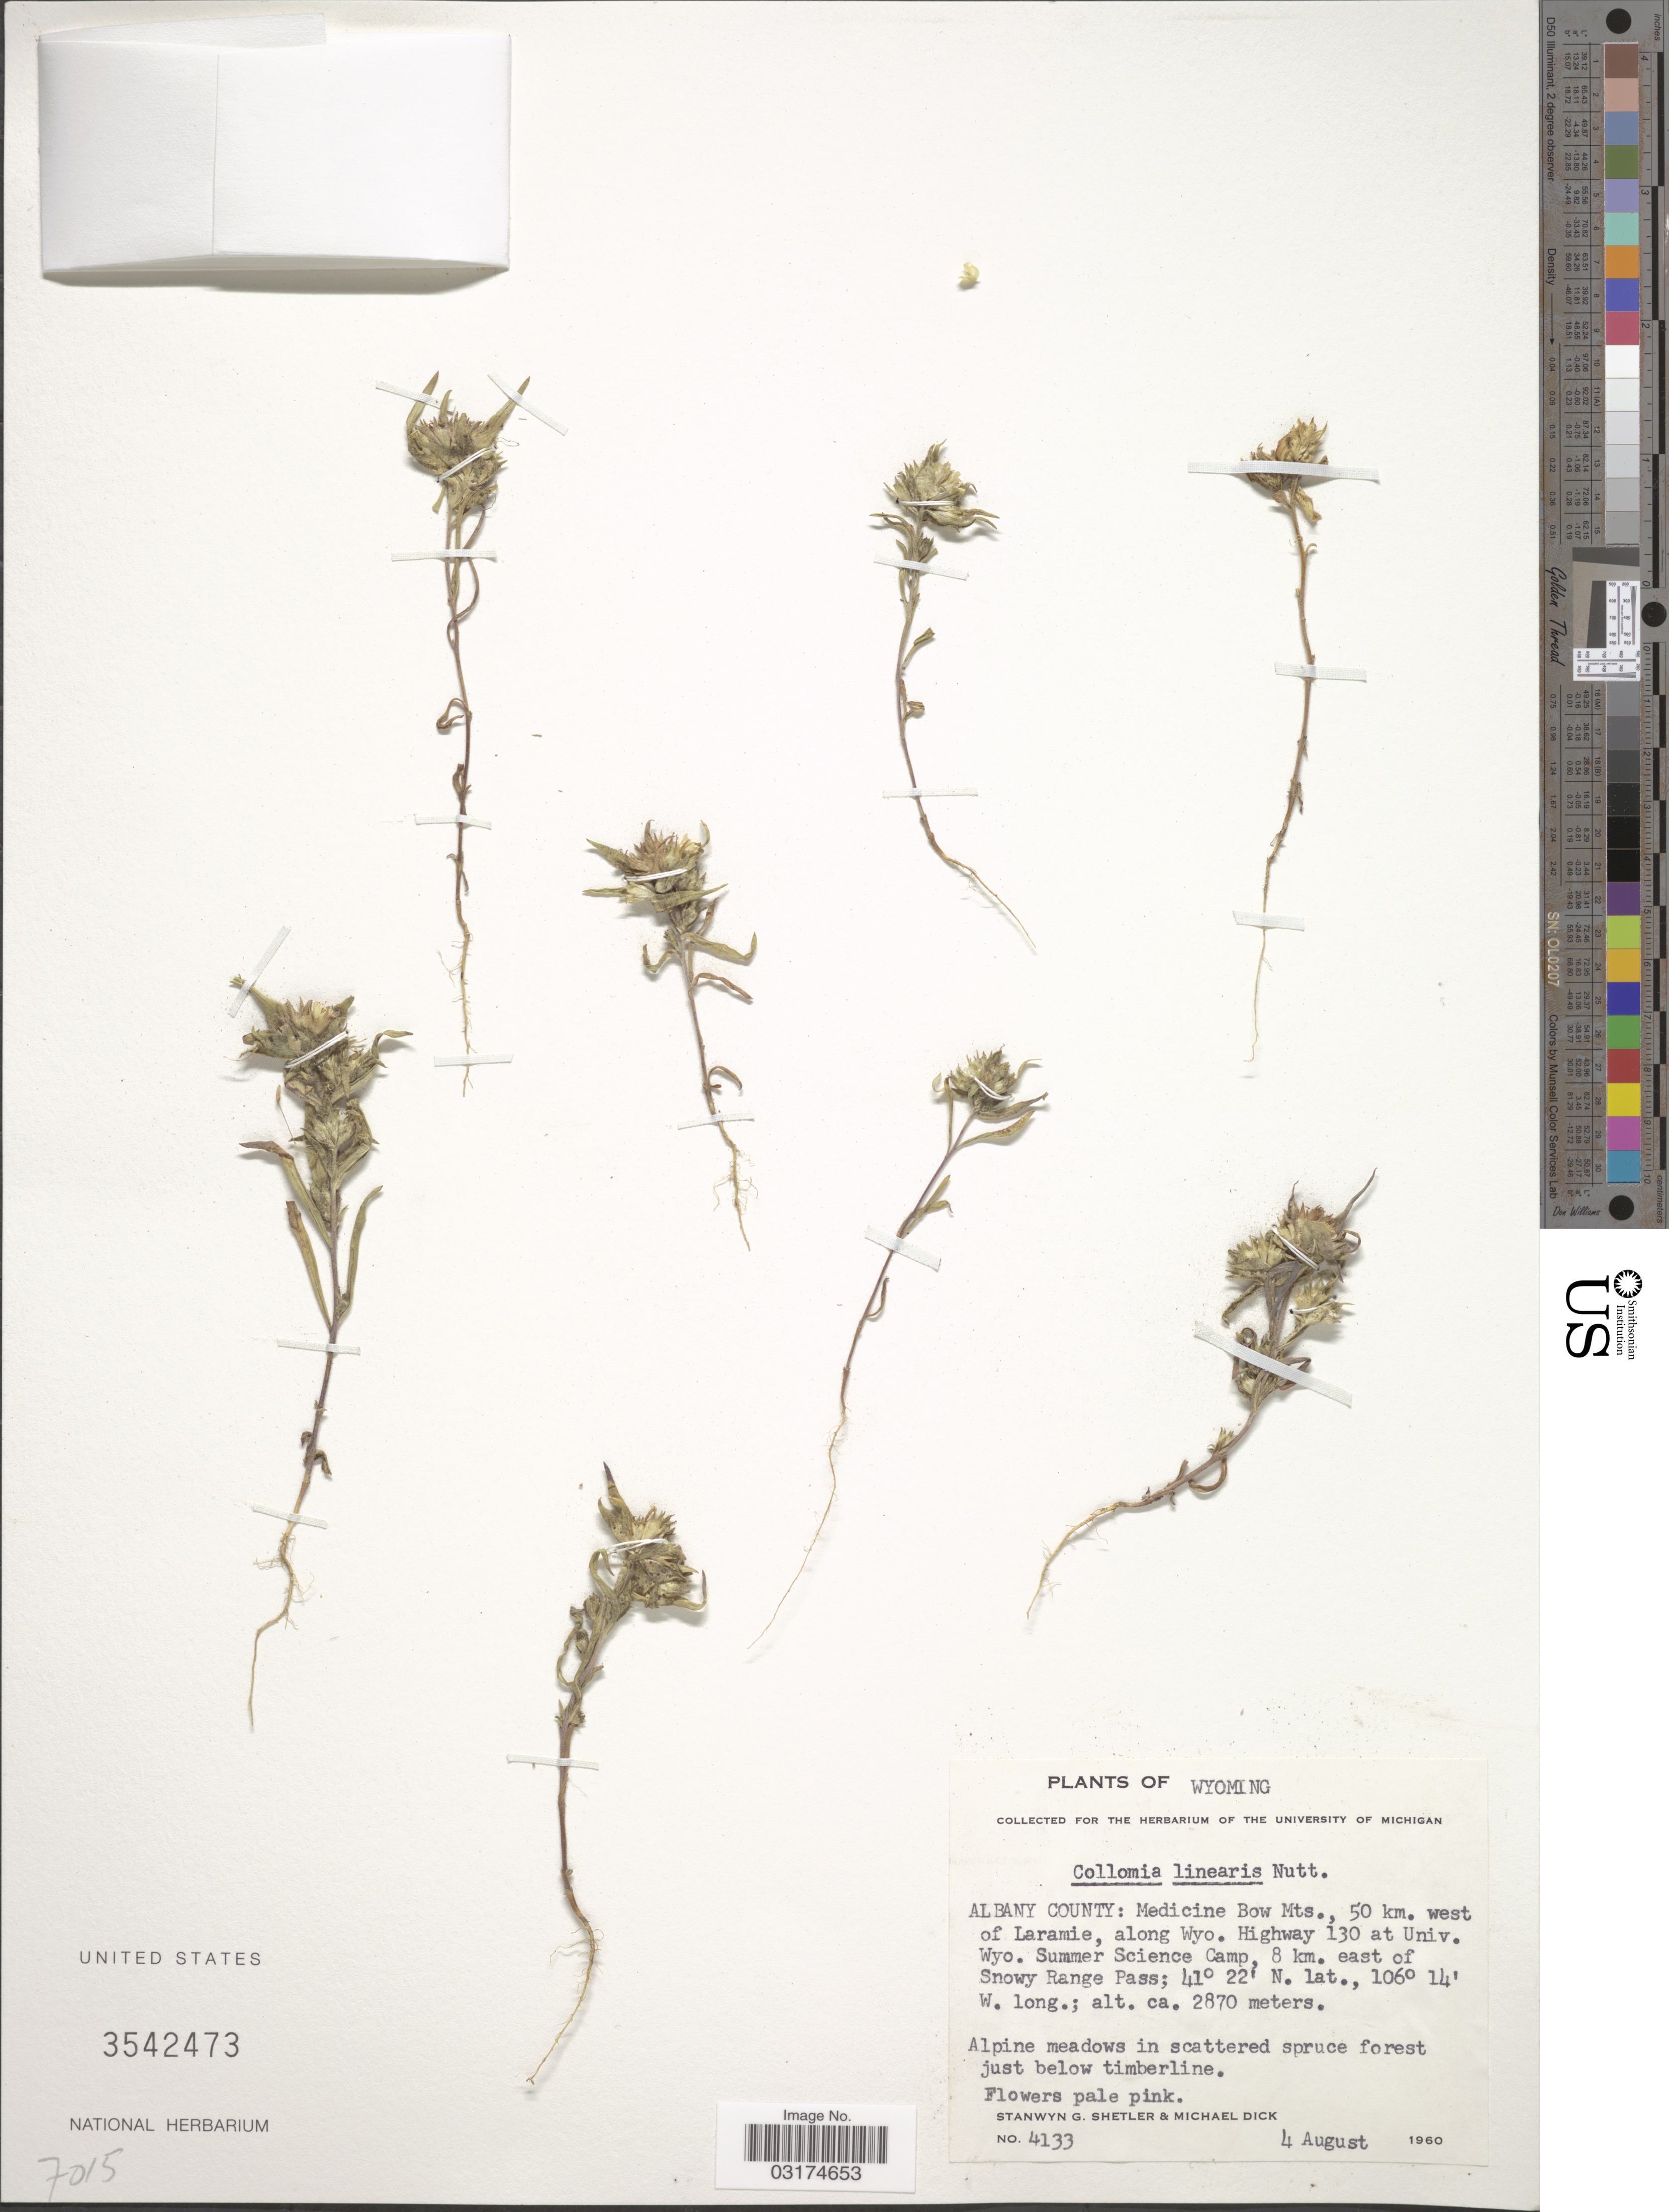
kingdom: Plantae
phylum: Tracheophyta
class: Magnoliopsida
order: Ericales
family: Polemoniaceae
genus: Collomia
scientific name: Collomia linearis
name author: Nutt.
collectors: S. Shetler & M. Dick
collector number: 4133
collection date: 1960-08-04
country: United States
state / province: Wyoming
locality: Albany County: Medicine Bow Mts., 50 km. west of Laramie, along Wyo. Highway 130 at Univ. Wyo. Summer Science Camp, 8 km. east of Snowy Range Pass.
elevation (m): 2870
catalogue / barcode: US 3542473